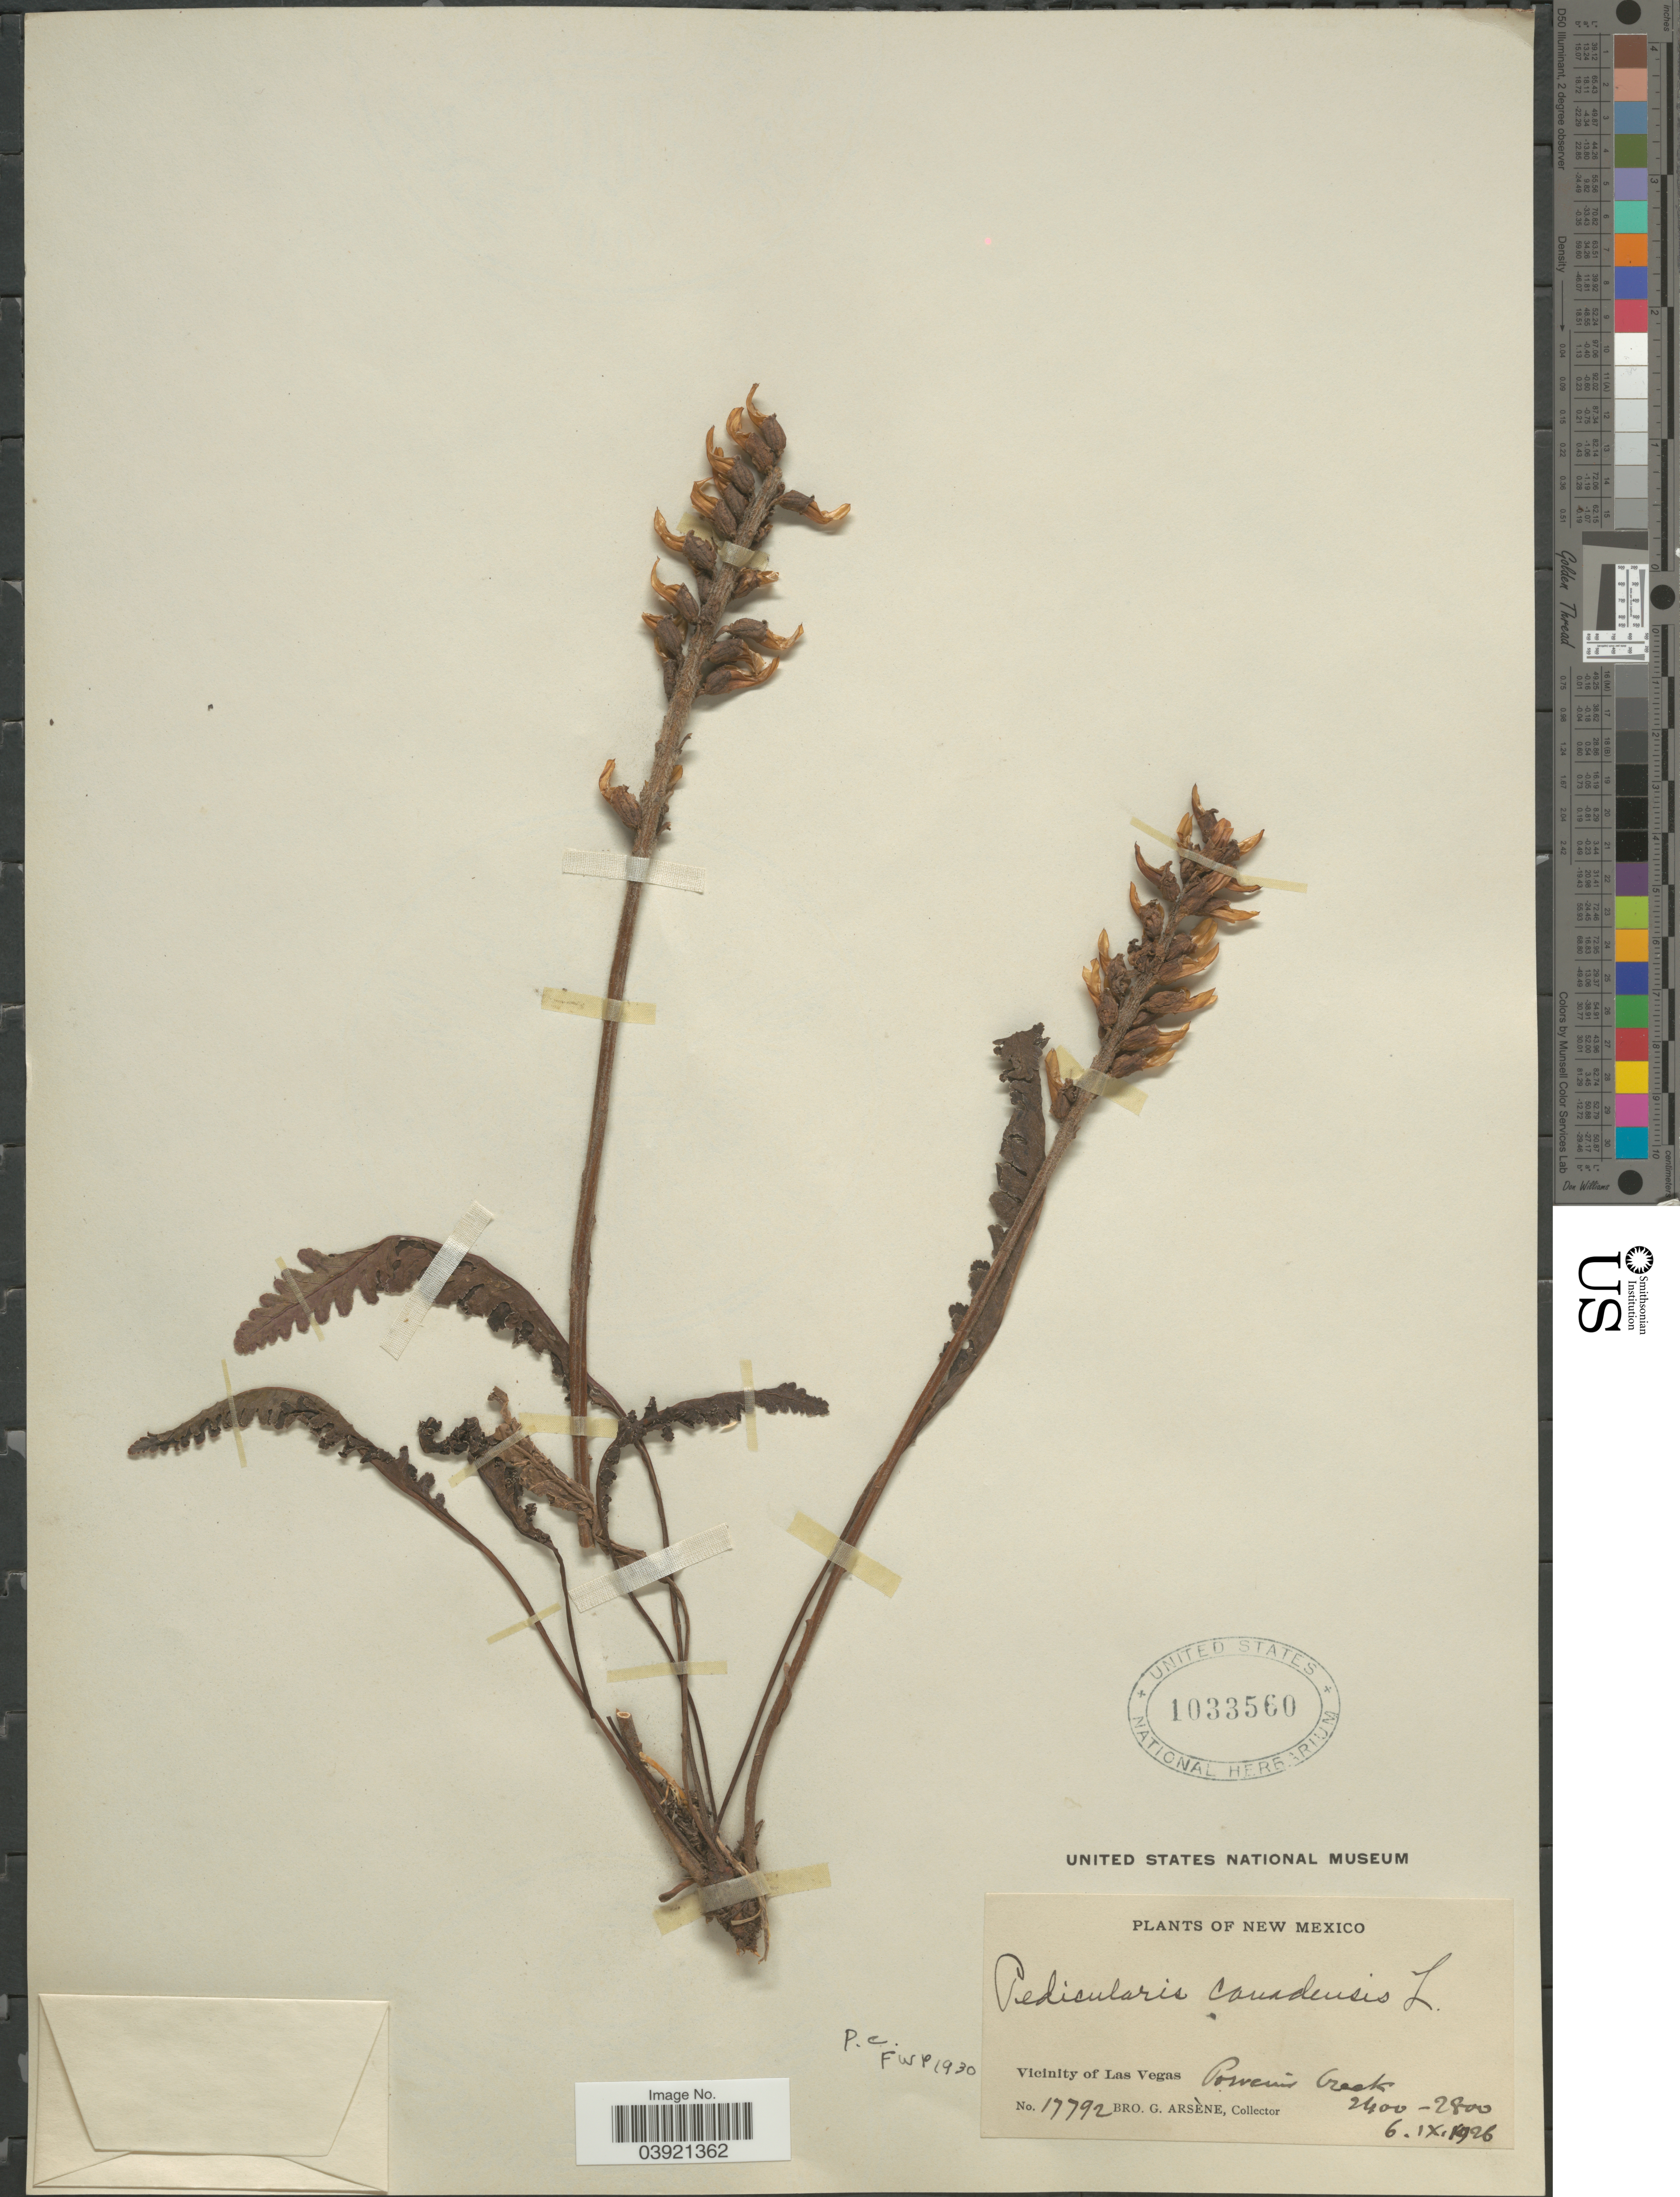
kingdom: Plantae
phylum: Tracheophyta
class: Magnoliopsida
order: Lamiales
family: Orobanchaceae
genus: Pedicularis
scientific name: Pedicularis canadensis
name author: L.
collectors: Bro. G. Arsène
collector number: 17792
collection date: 1926-09-06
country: United States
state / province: New Mexico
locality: Vicinity of Las Vegas. Power's Creek.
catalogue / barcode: US 1033560